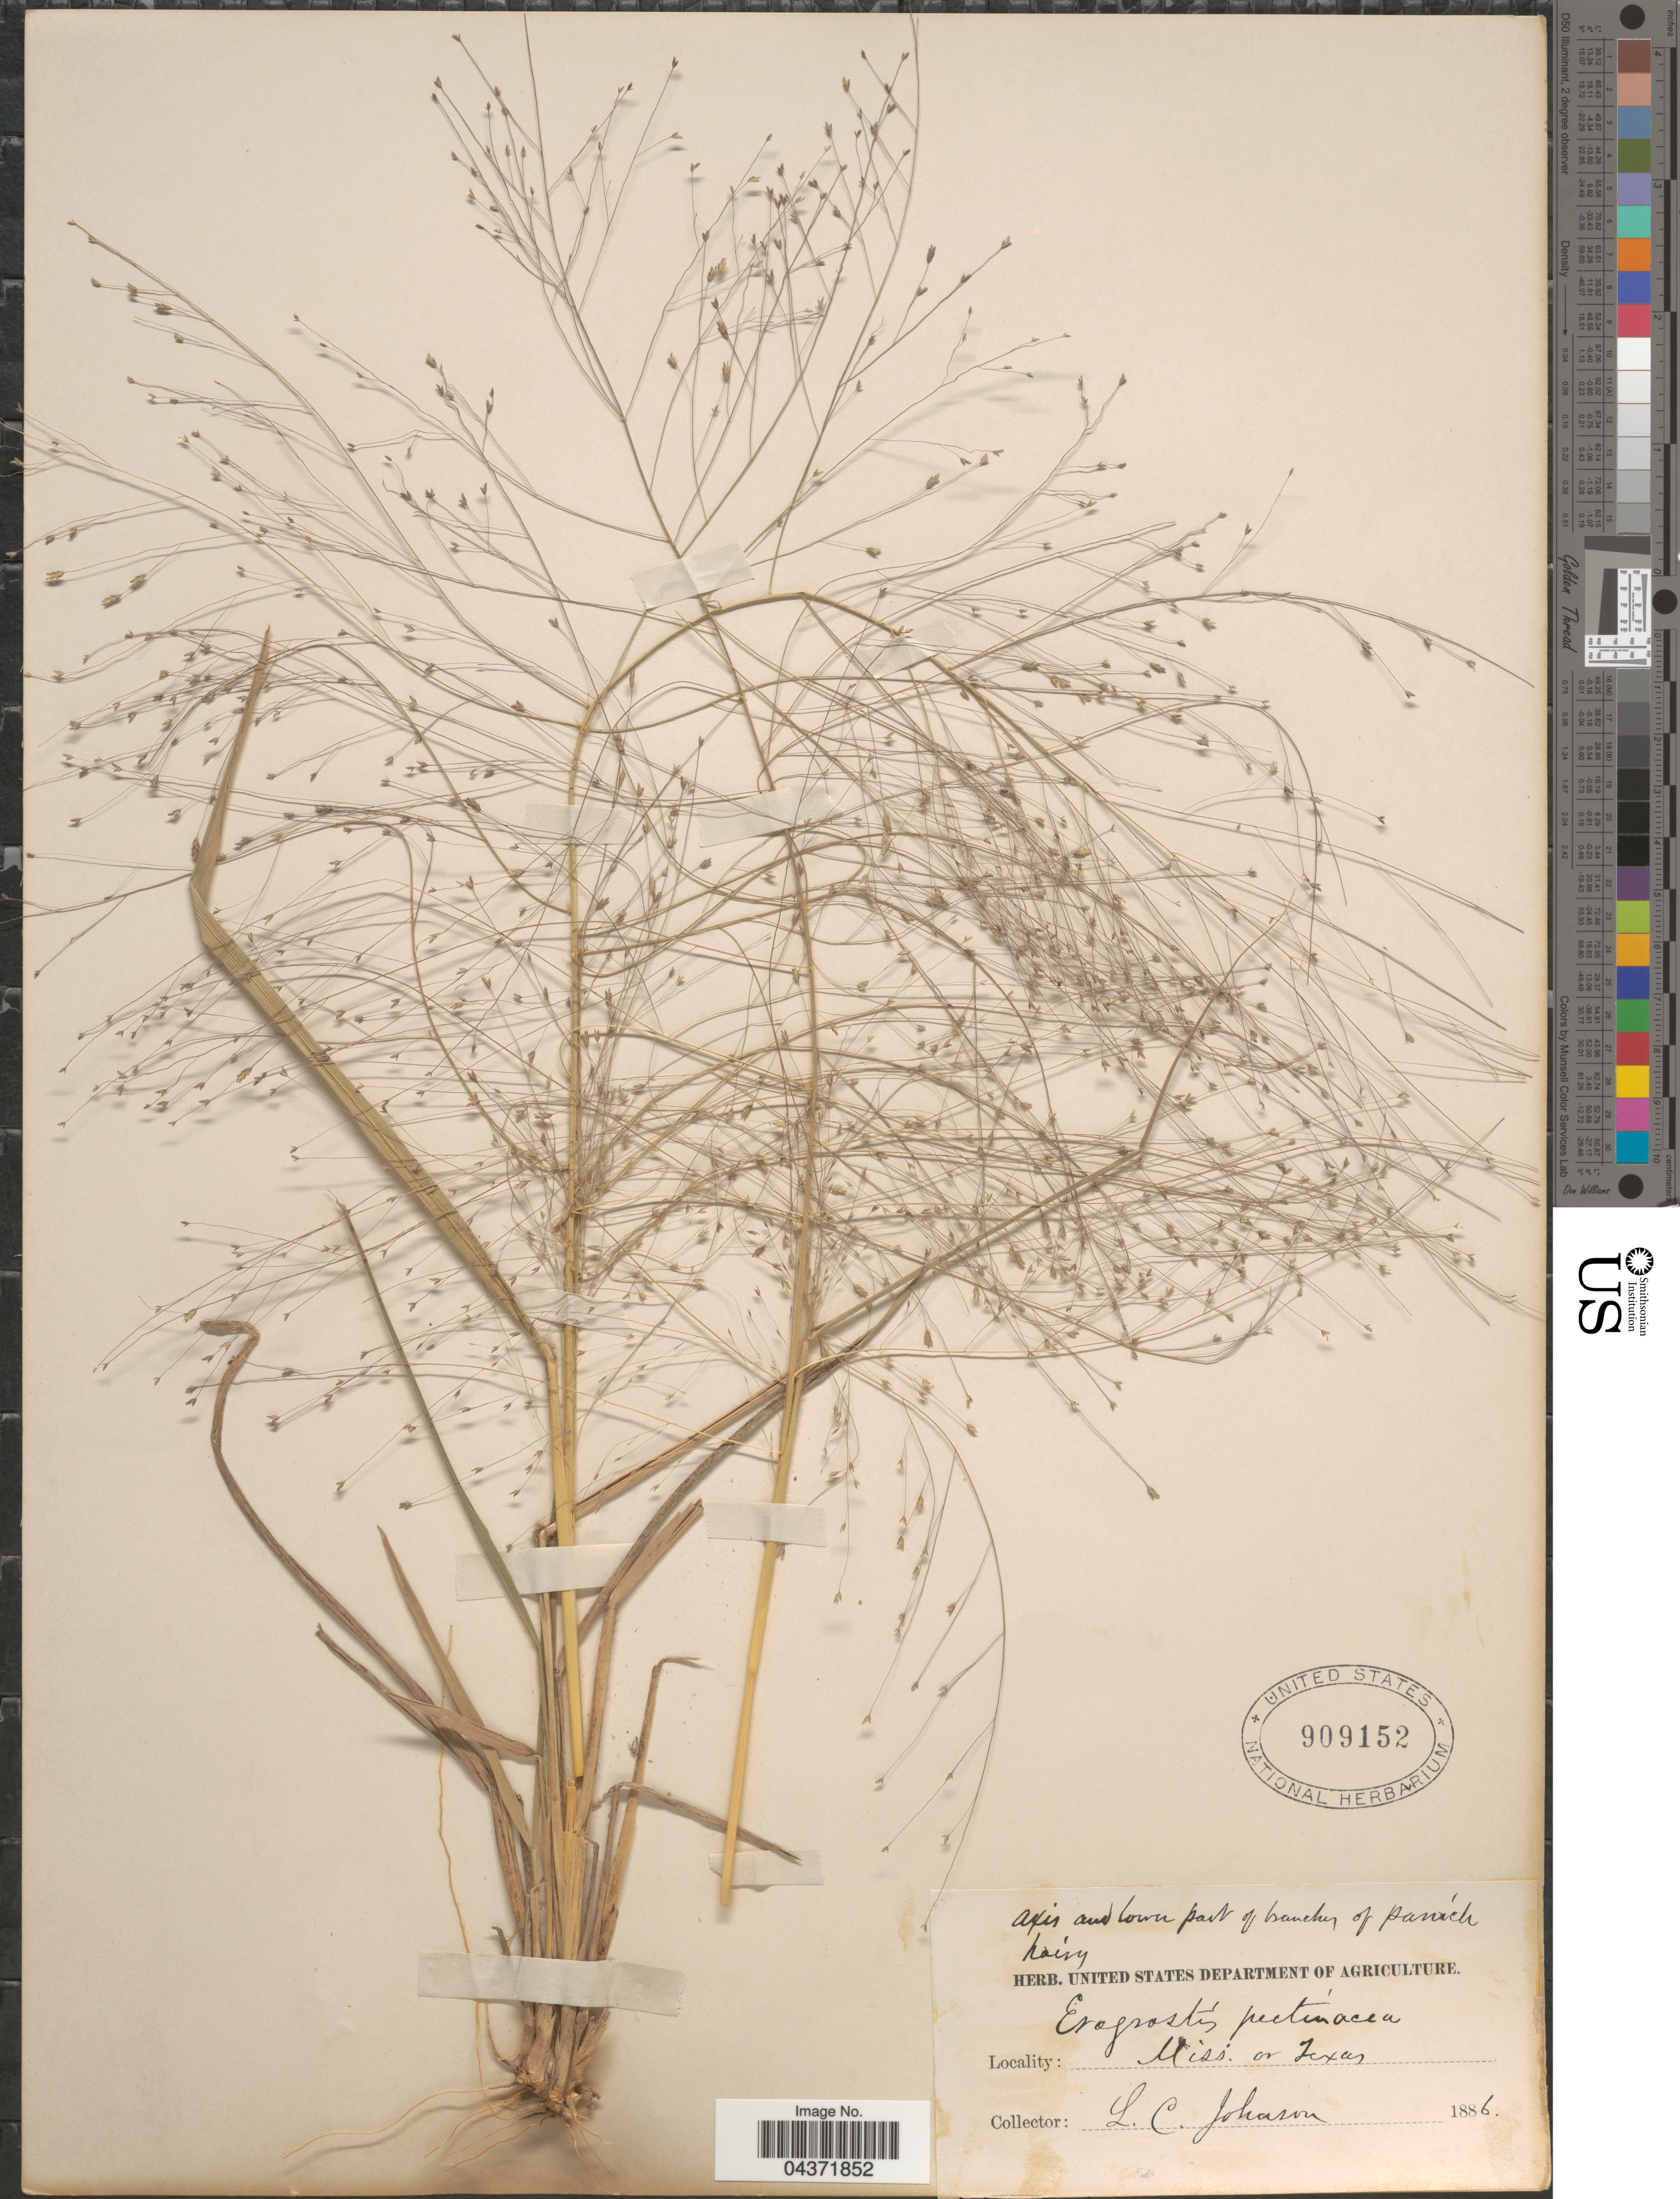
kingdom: Plantae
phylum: Tracheophyta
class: Liliopsida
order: Poales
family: Poaceae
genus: Eragrostis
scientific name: Eragrostis spectabilis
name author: (Pursh) Steud.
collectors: L. Johnson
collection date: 1886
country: United States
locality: Miss. or Texas.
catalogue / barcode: US 909152